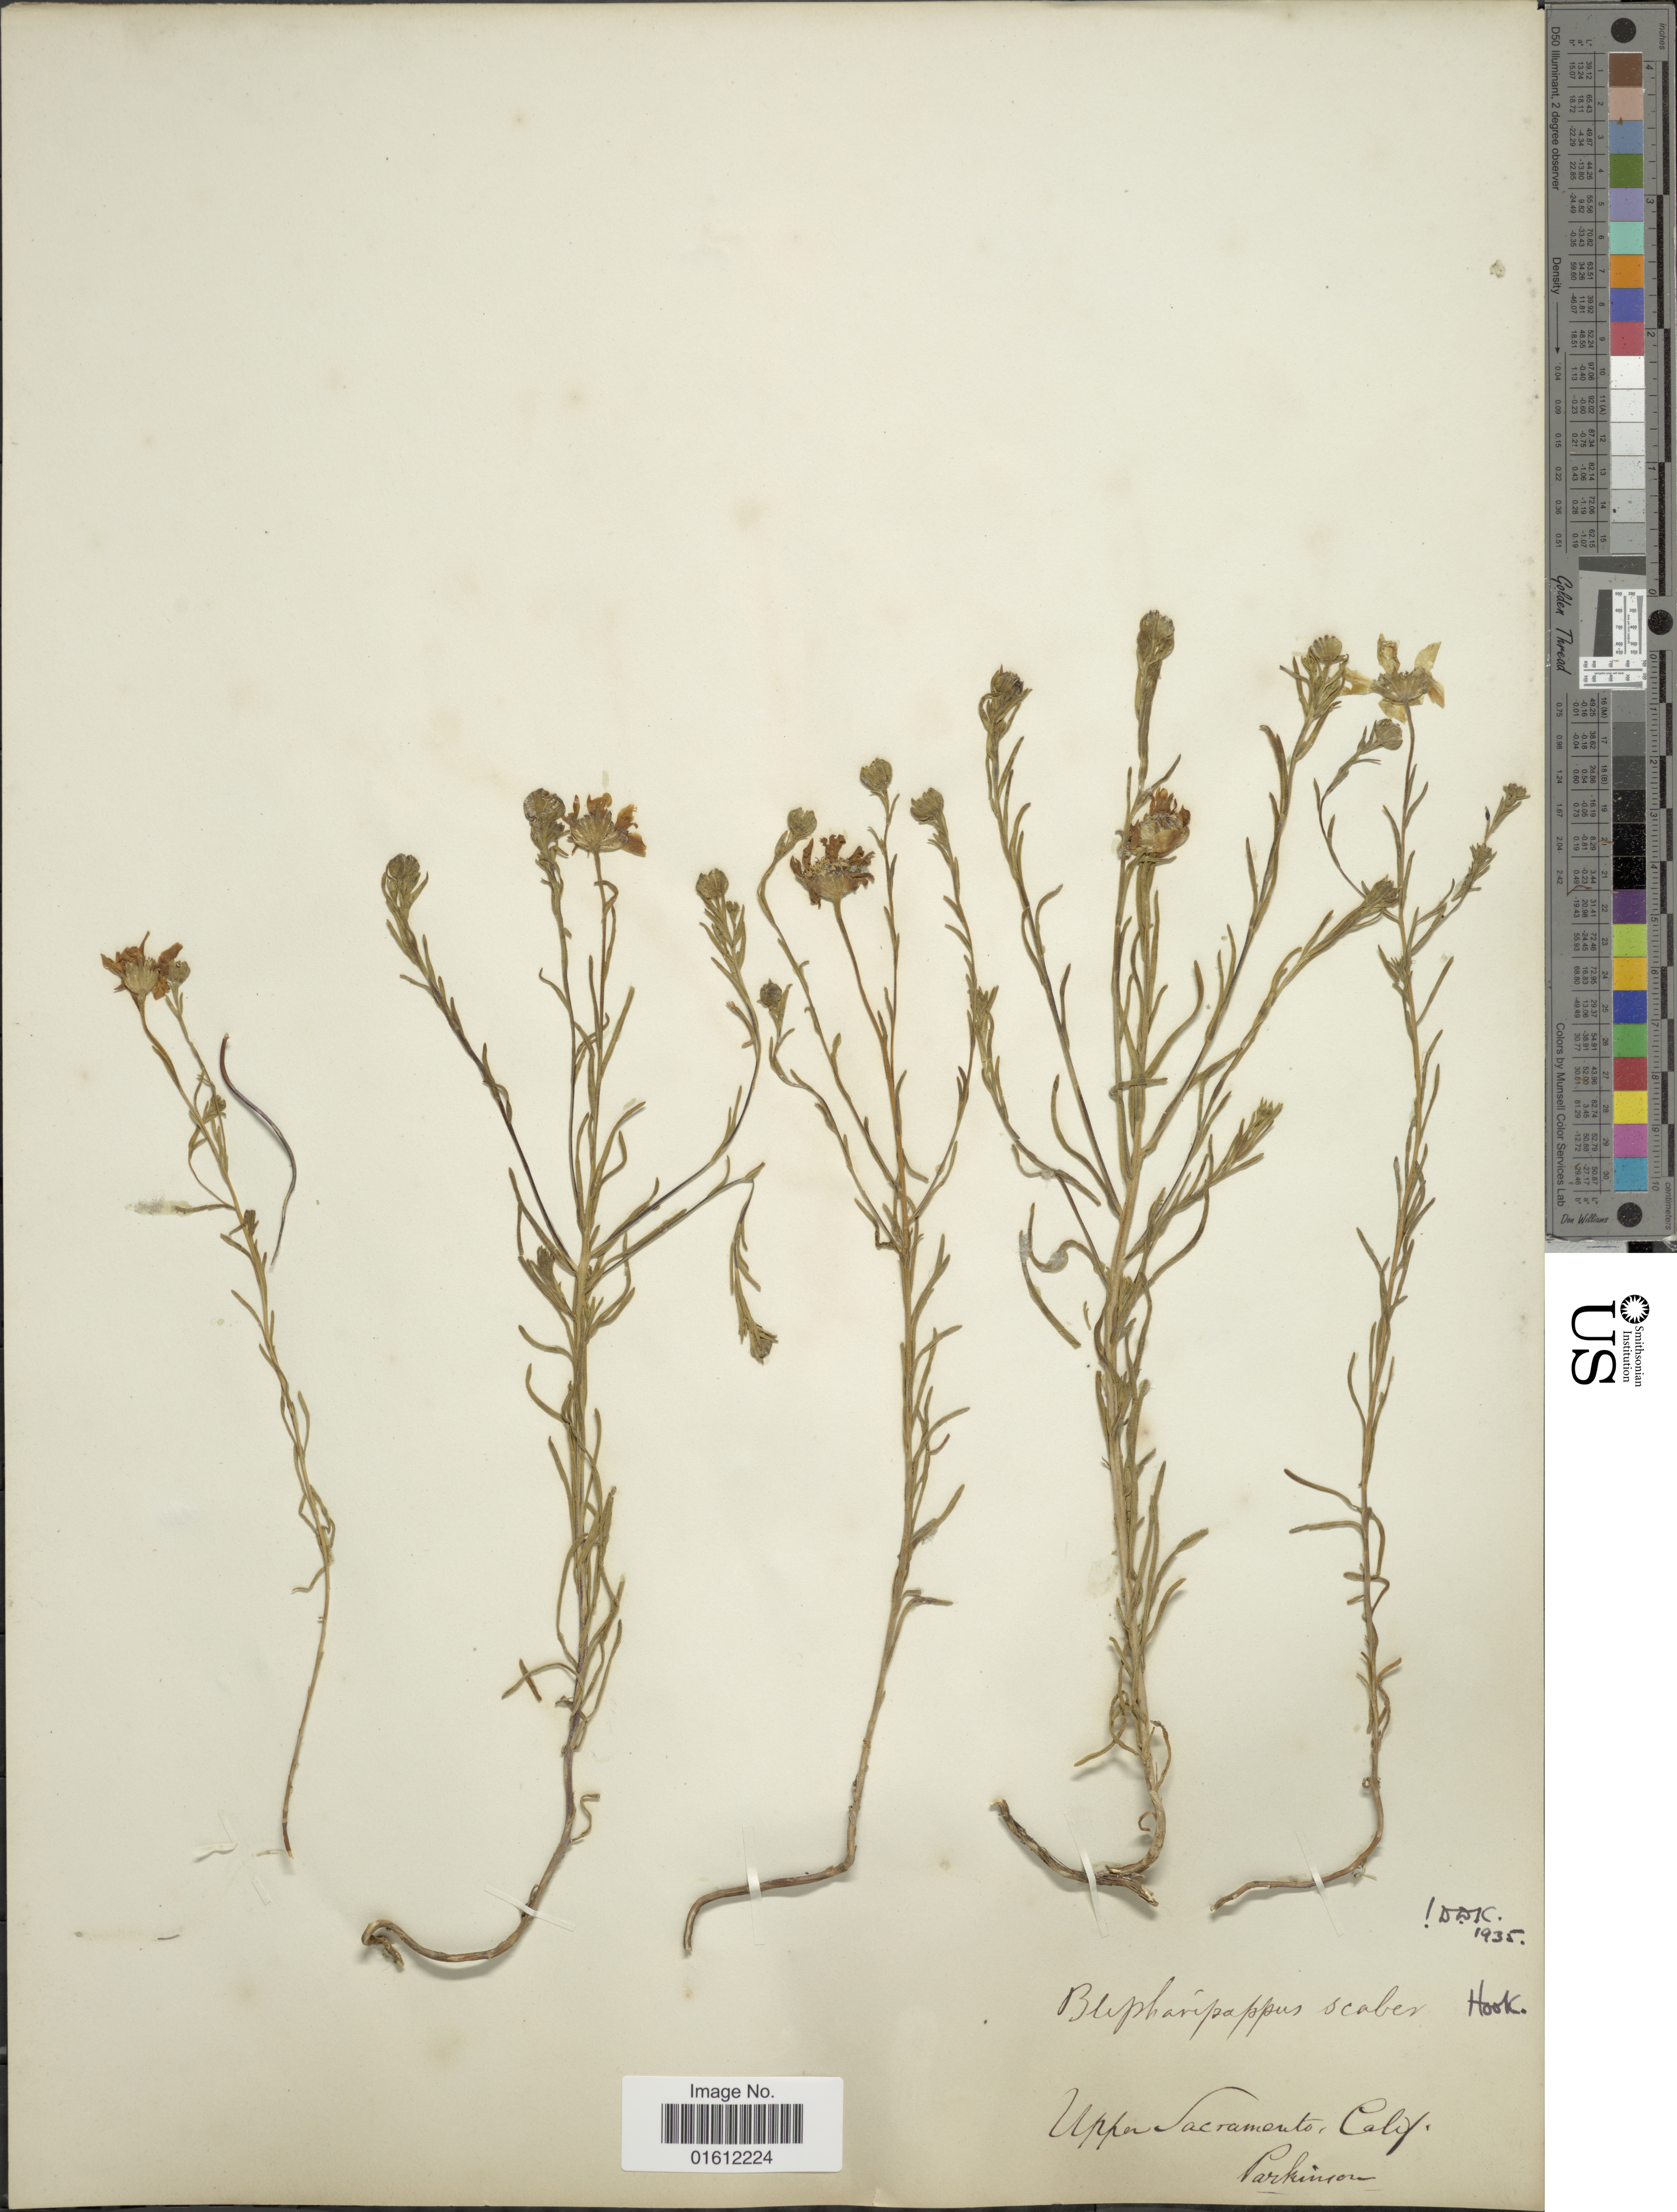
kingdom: Plantae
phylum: Tracheophyta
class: Magnoliopsida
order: Asterales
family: Asteraceae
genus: Blepharipappus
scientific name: Blepharipappus scaber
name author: Hook.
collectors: Parkinson, --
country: United States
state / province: California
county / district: Sacramento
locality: Upper Sacramento